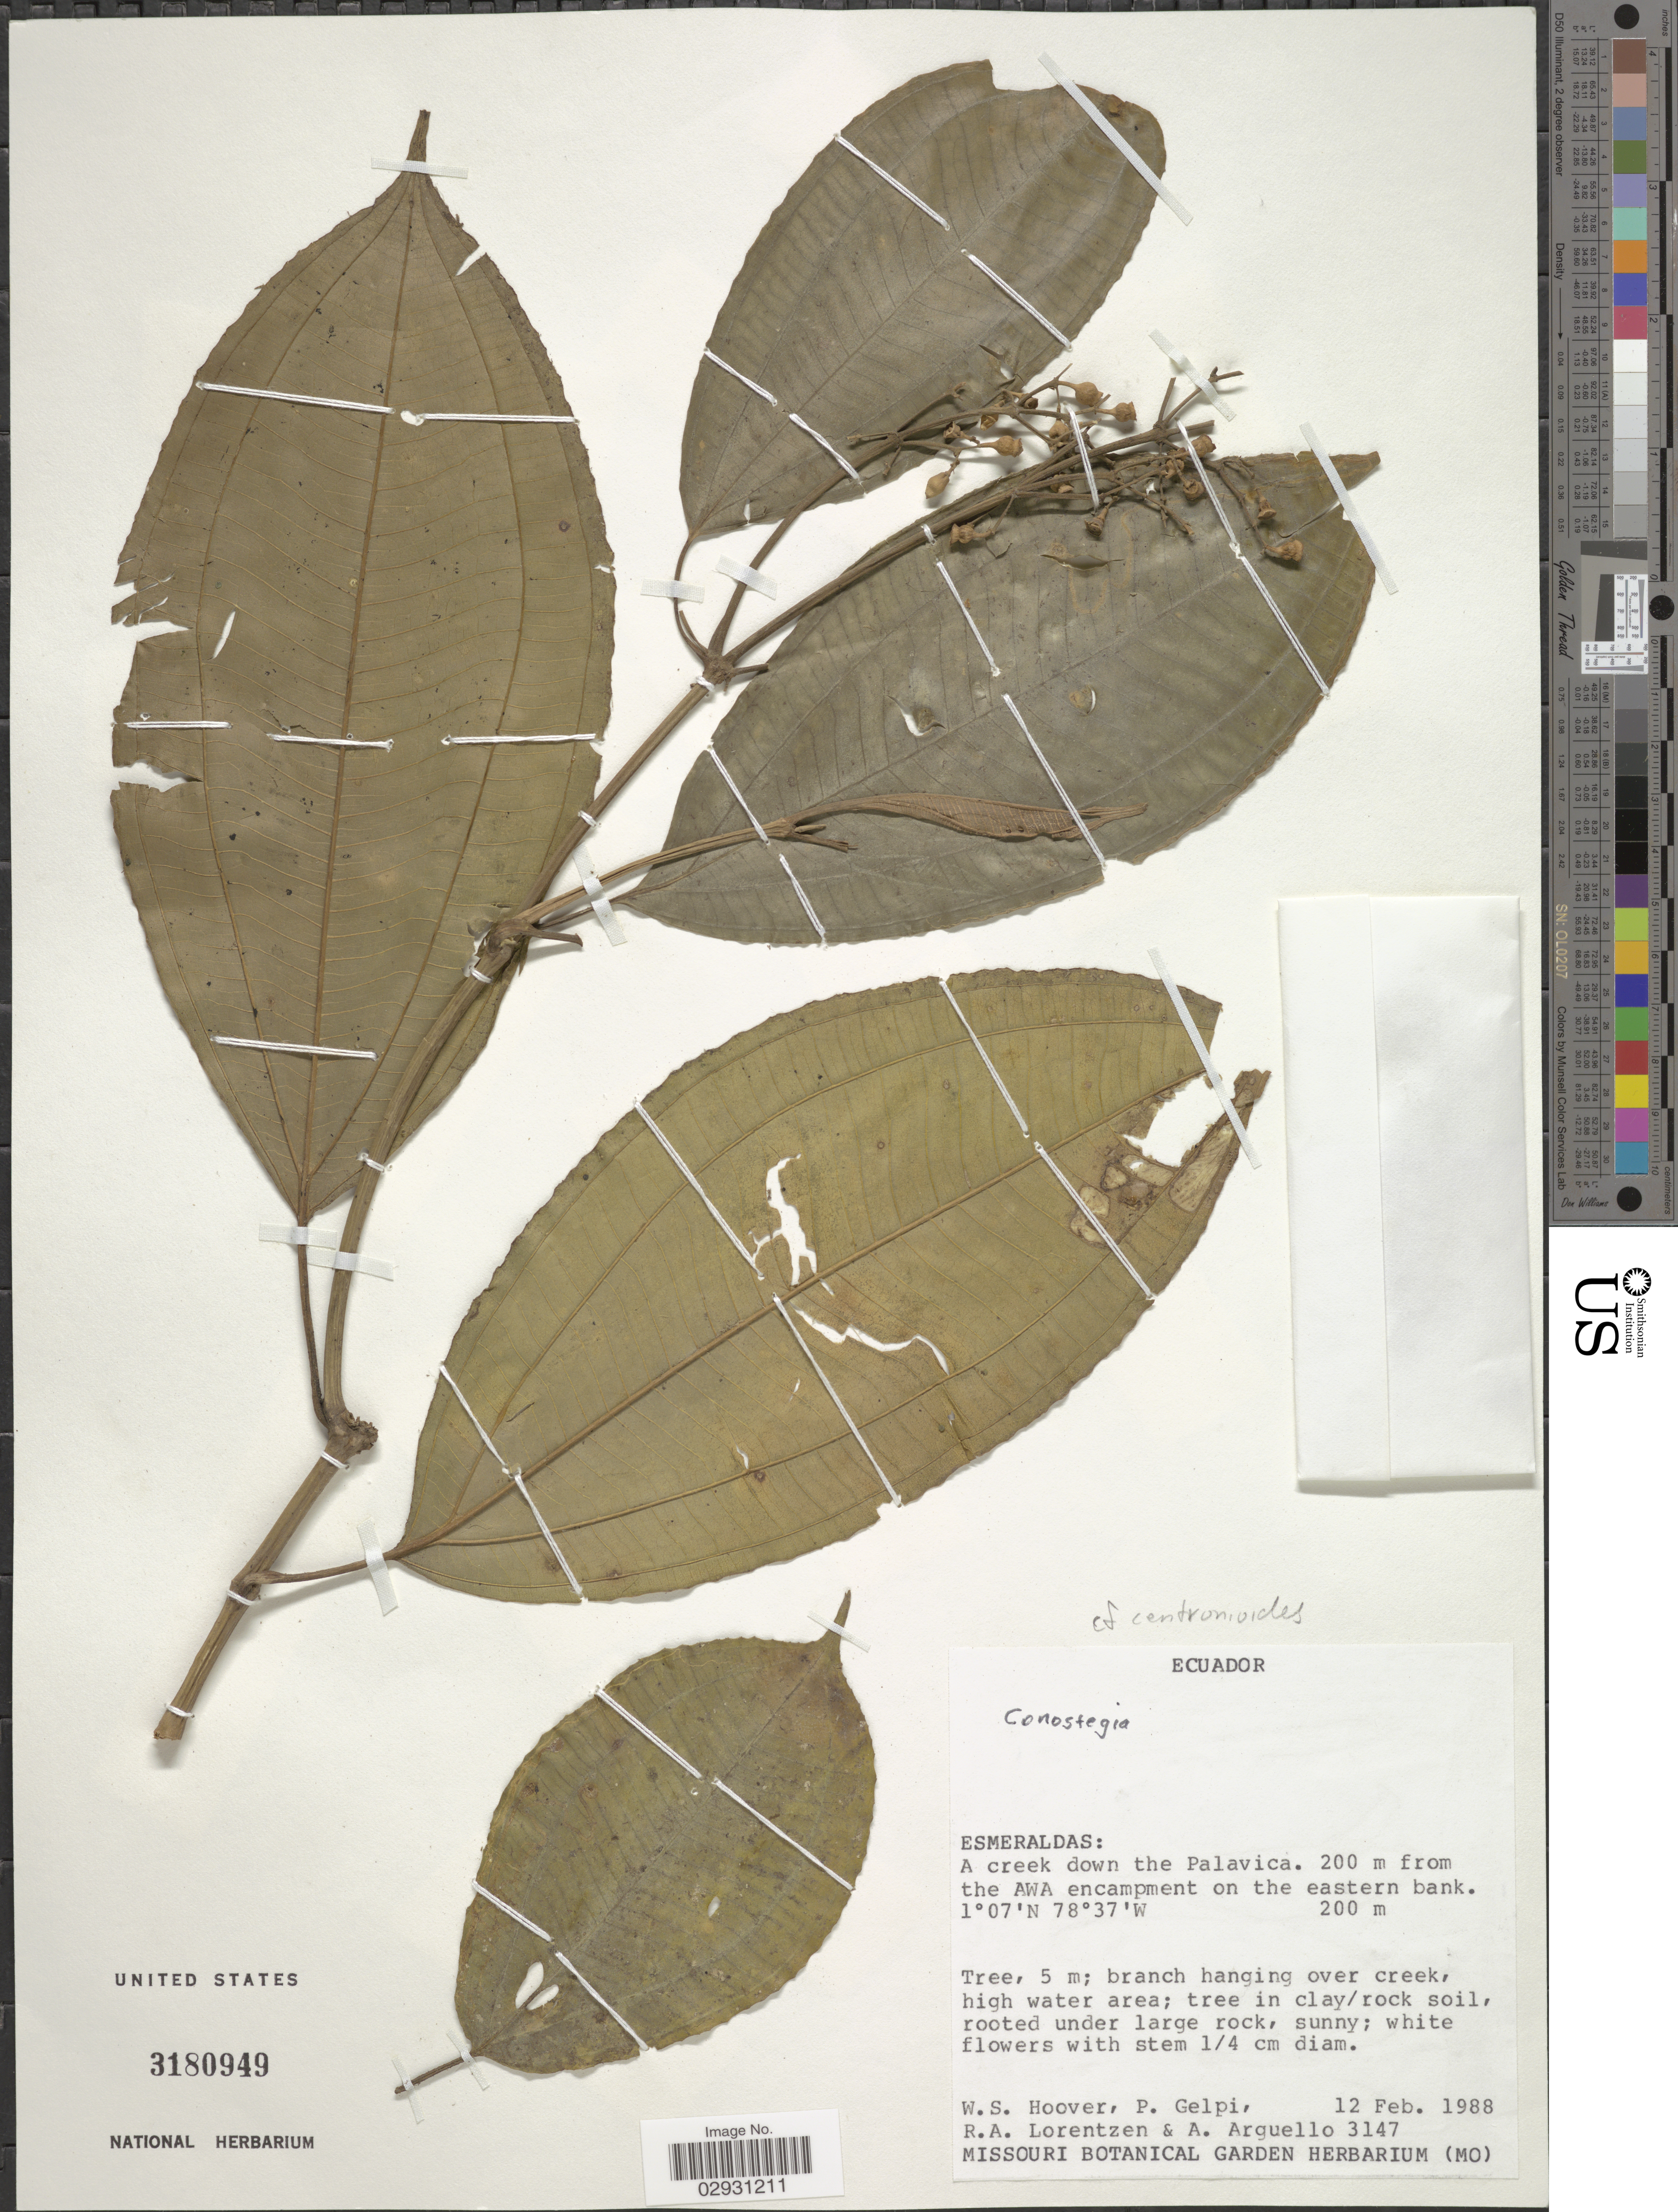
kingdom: Plantae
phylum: Tracheophyta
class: Magnoliopsida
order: Myrtales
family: Melastomataceae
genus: Conostegia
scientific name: Conostegia centronioides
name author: Markgr.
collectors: W. S. Hoover, P. Gelpi, R. Lorentzen & A. Arguello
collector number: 3147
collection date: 1988-02-12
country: Ecuador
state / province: Esmeraldas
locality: A creek down the Palavica. 200 m from the AWA encampment on the eastern bank.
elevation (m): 200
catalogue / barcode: US 3180949